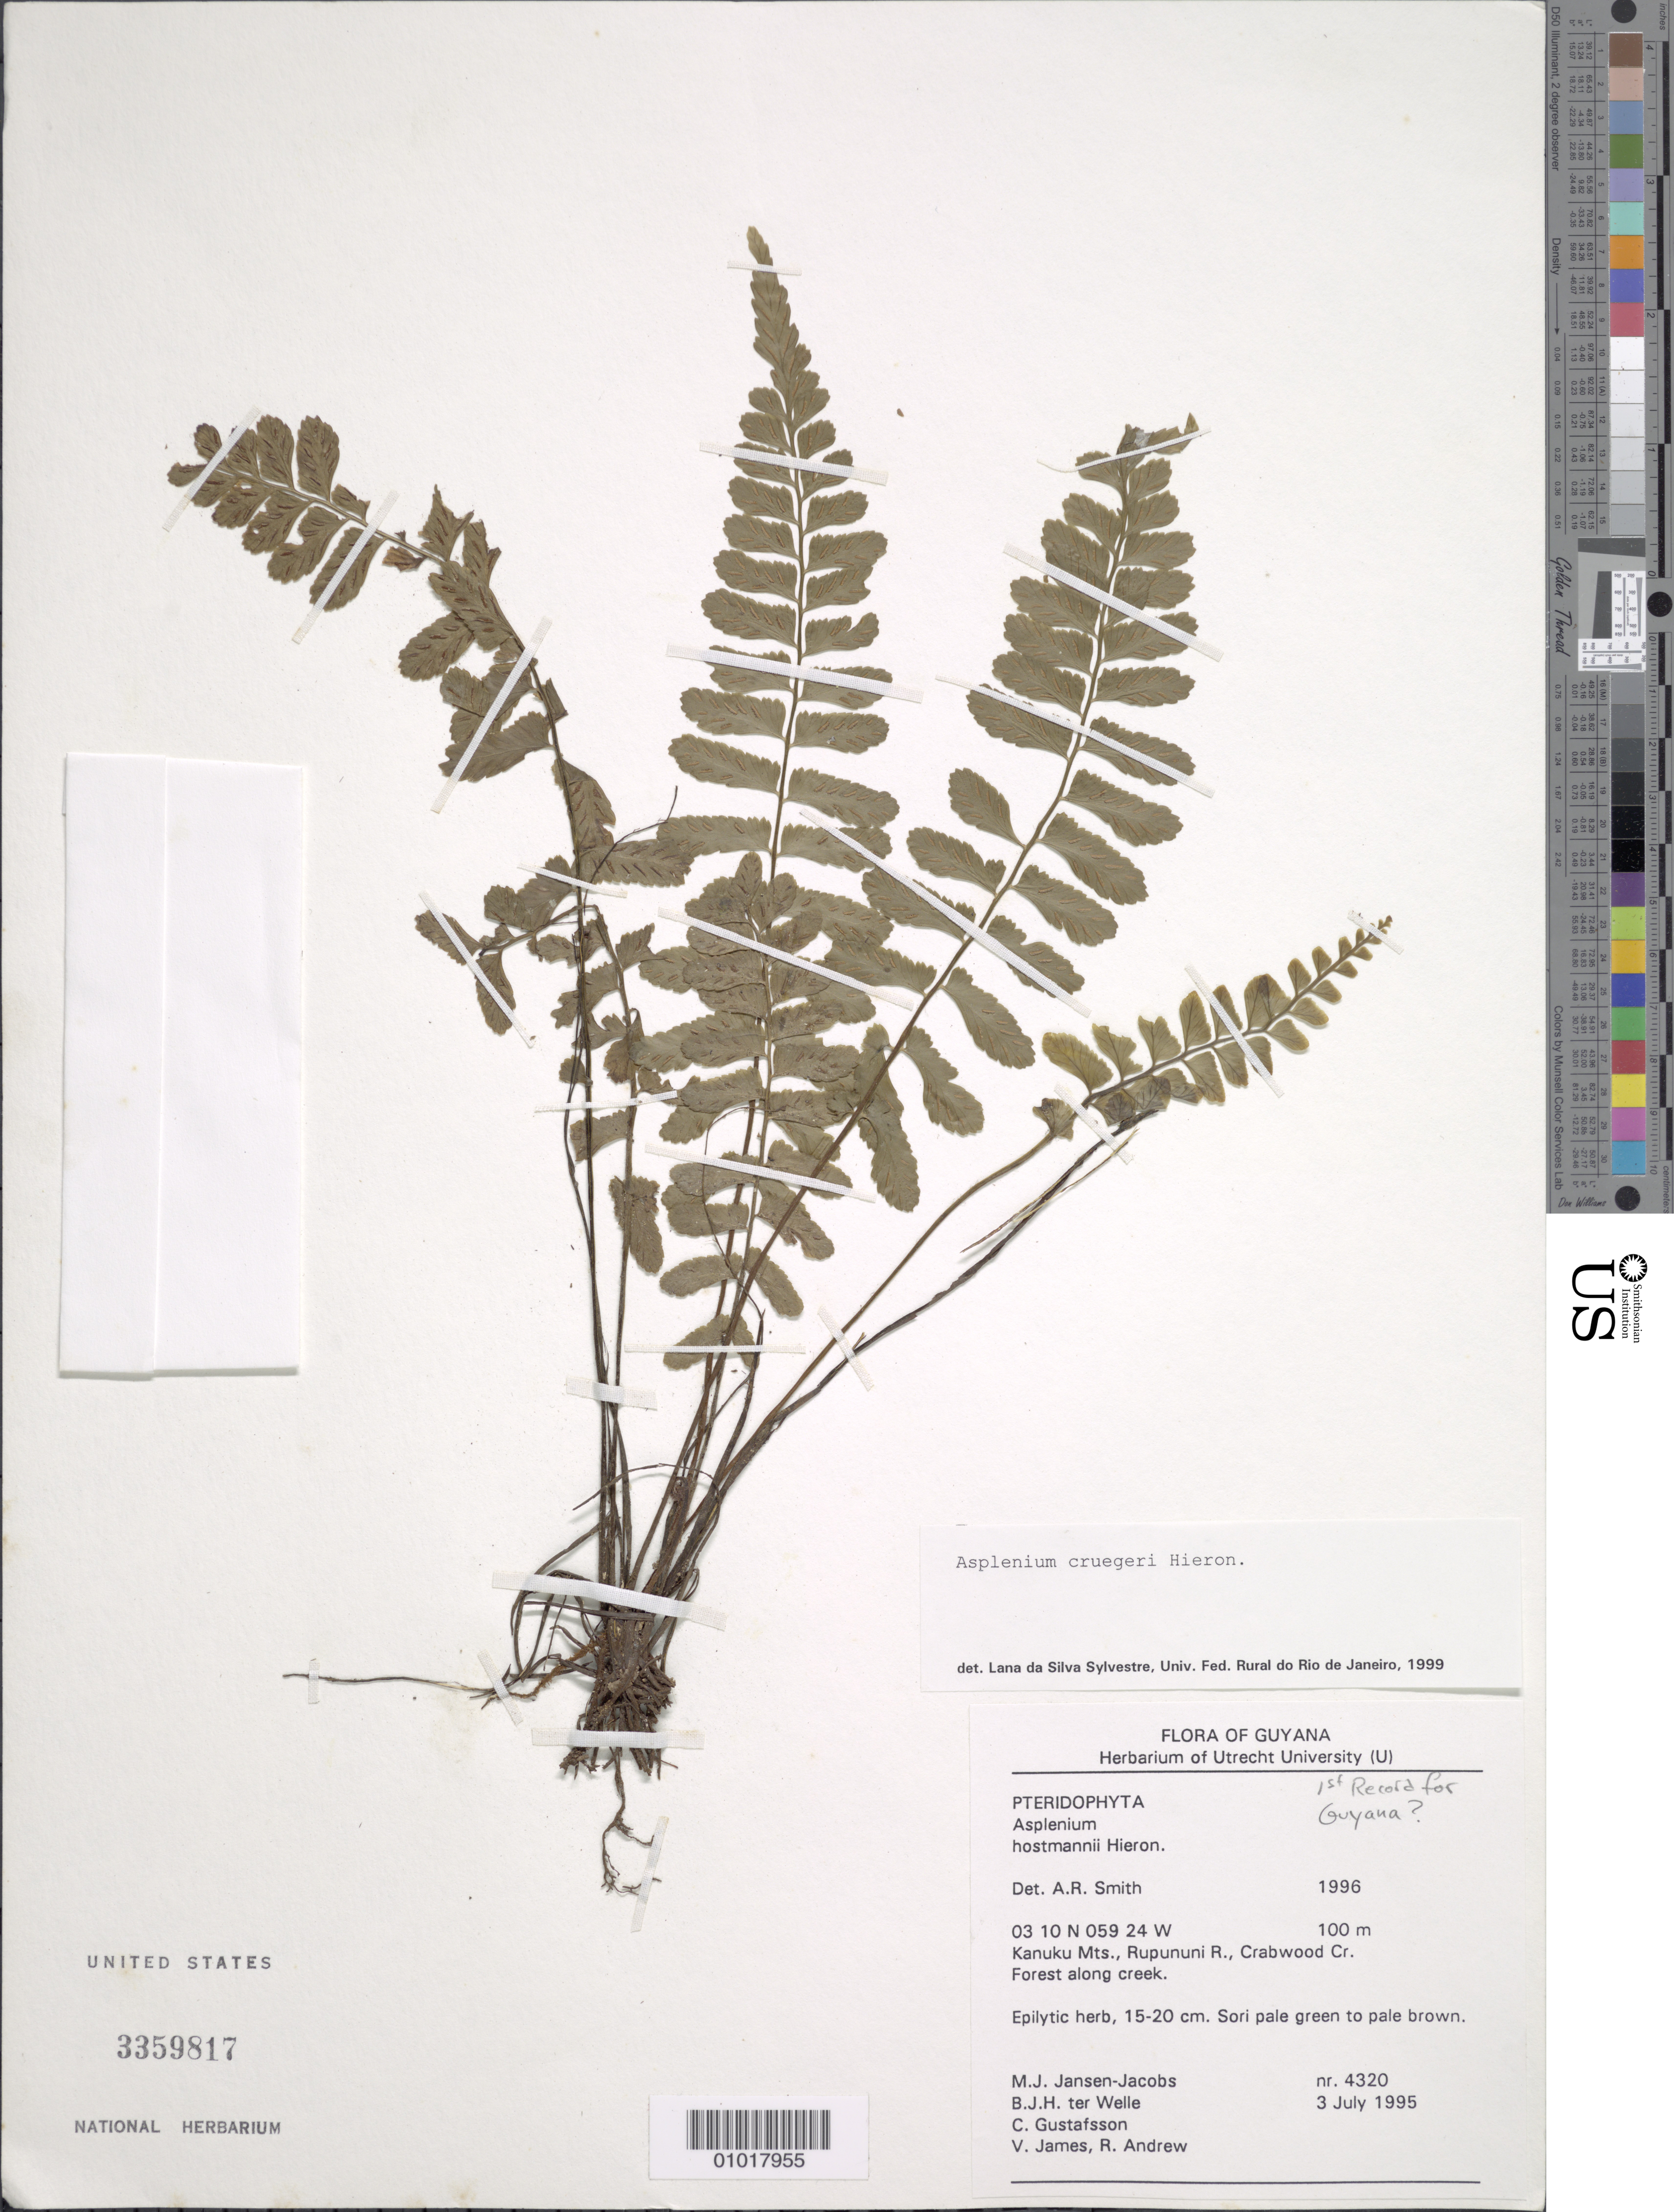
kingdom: Plantae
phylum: Tracheophyta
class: Polypodiopsida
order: Polypodiales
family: Aspleniaceae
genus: Asplenium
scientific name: Asplenium cruegeri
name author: Hieron.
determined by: Sylvestre, L. da Silva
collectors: M. J. Jansen-Jacobs, B. Welle, C. G. Gustafsson, V. James & R. Andrew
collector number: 4320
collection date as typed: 3-Jul-95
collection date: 1995-07-03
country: Guyana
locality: Kanuku Mts., Rupununi R., Crabwood Cr.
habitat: Forest along creek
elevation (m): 100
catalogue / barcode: US 3359817